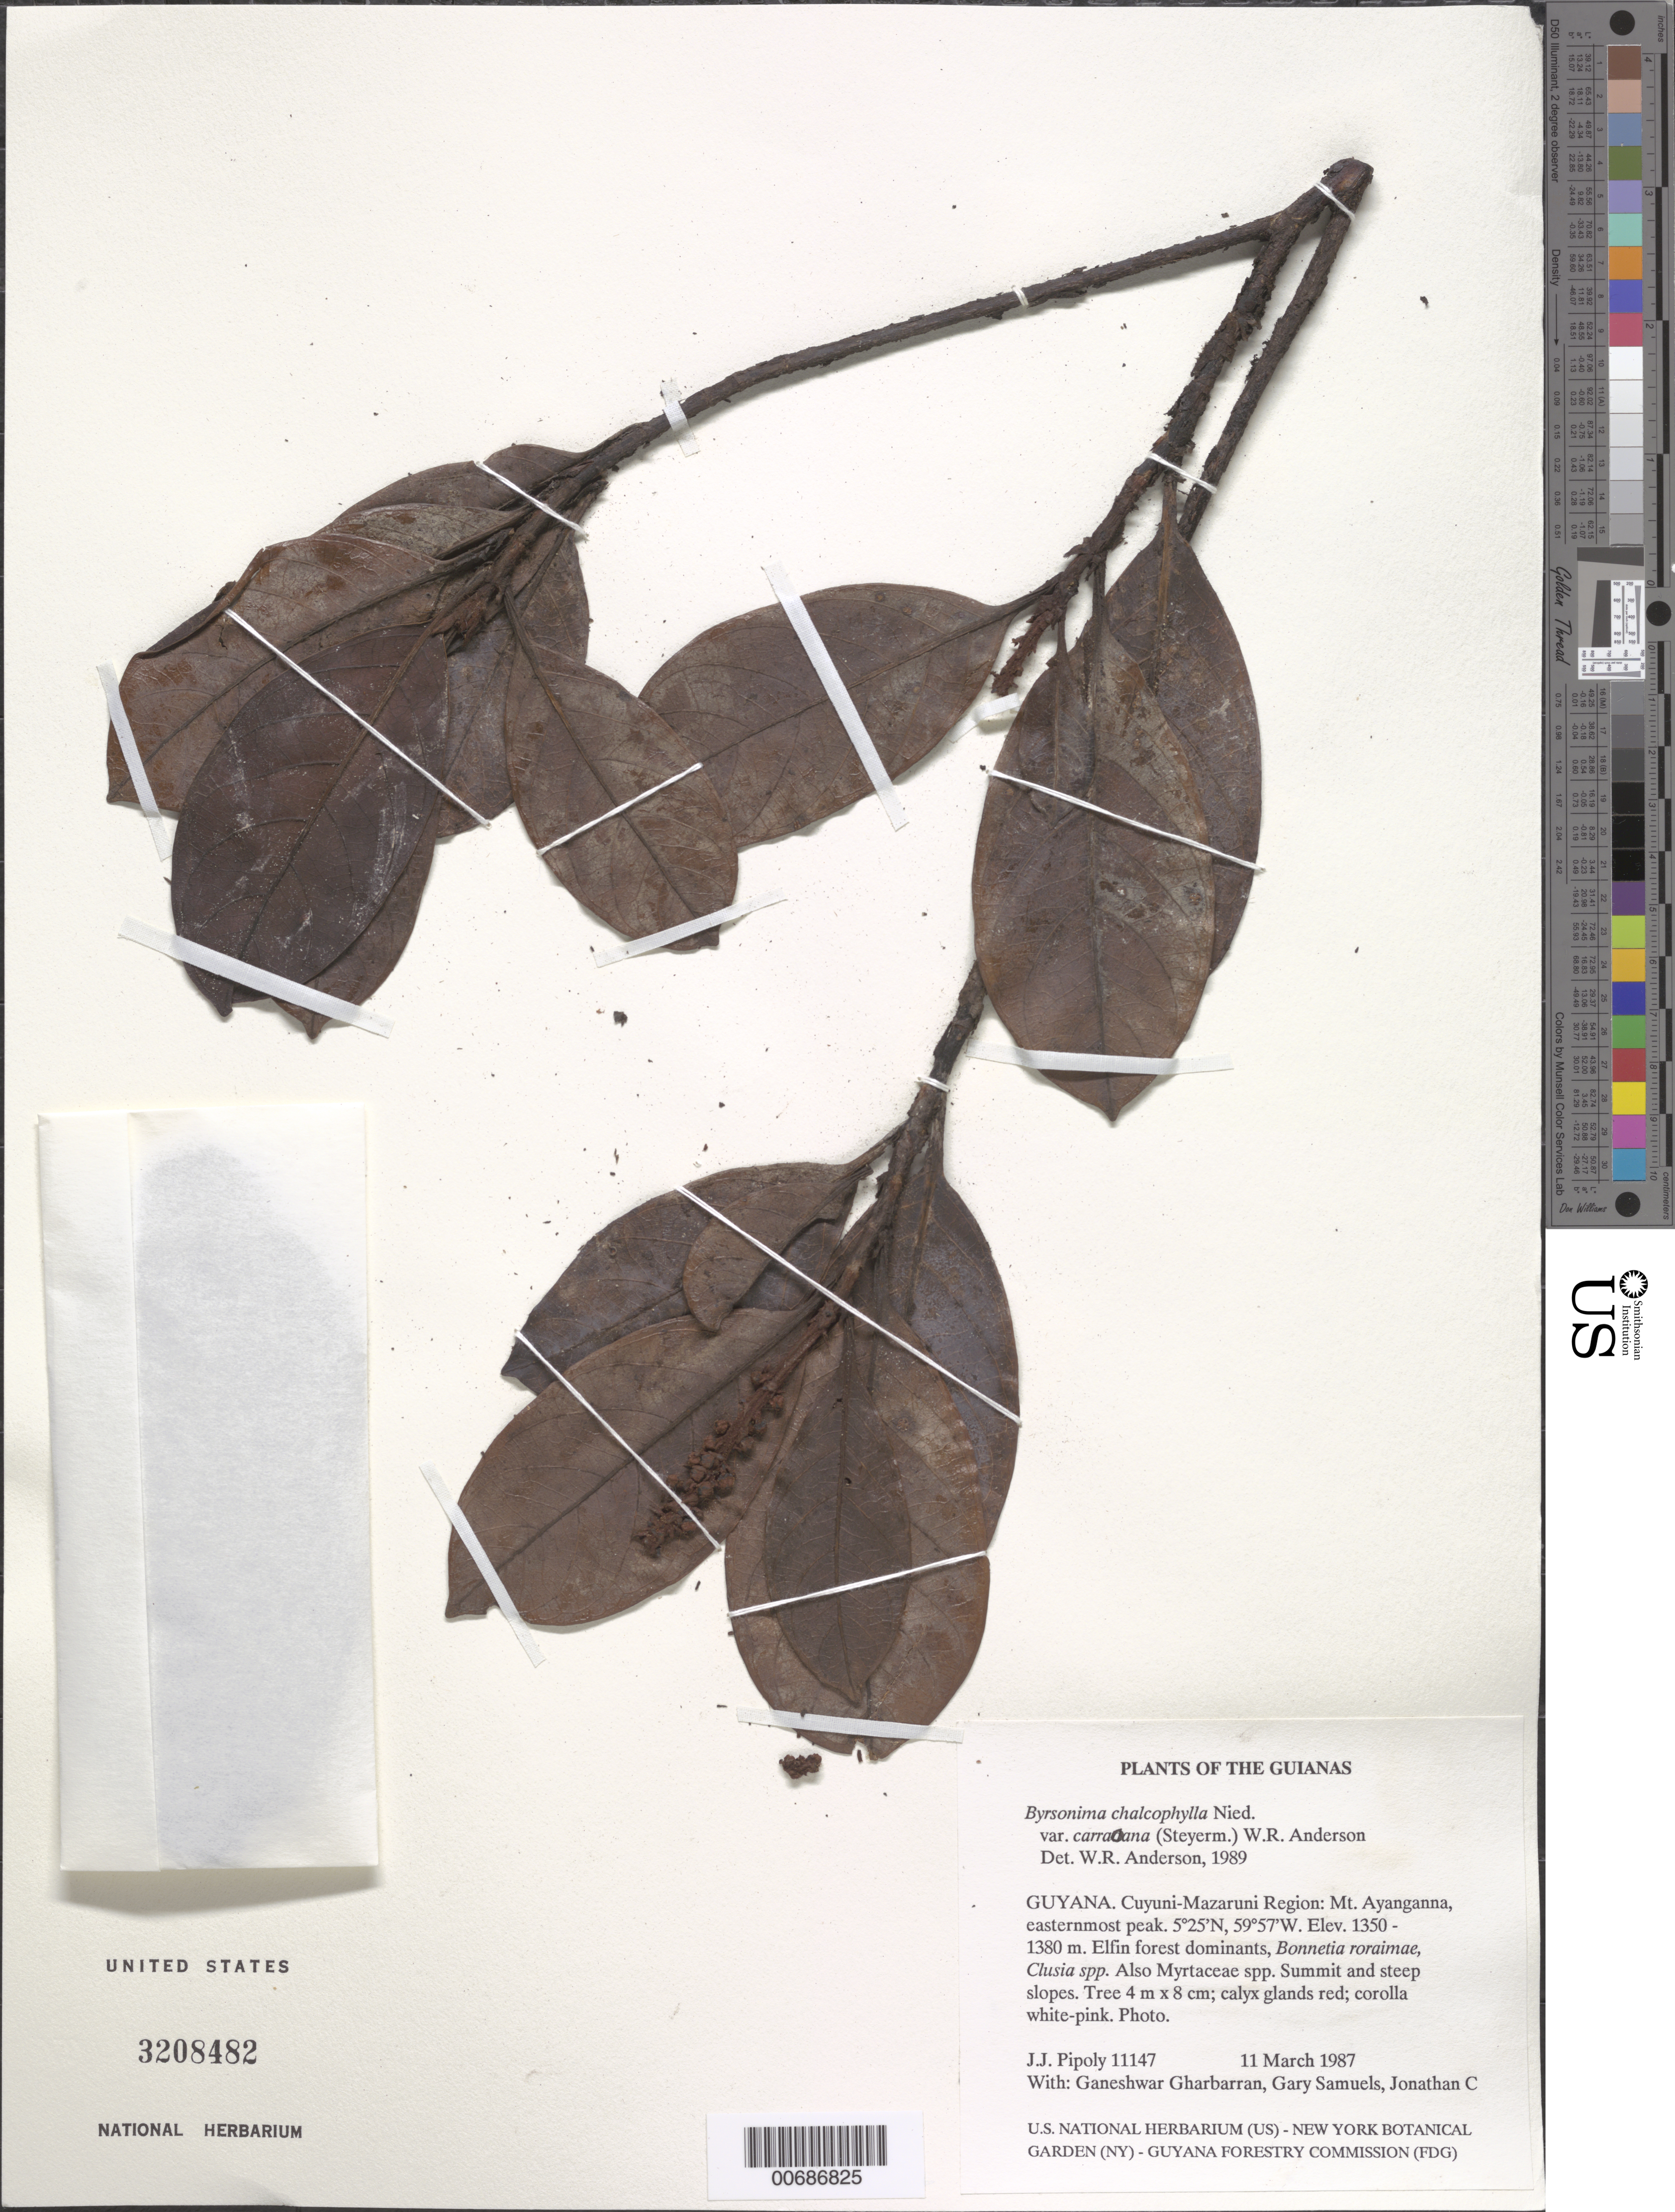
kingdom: Plantae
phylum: Tracheophyta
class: Magnoliopsida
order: Malpighiales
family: Malpighiaceae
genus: Byrsonima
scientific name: Byrsonima chalcophylla var. carraoana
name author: (Steyerm.) W.R. Anderson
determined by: Anderson, W. R., (MICH), University of Michigan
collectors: J. J. Pipoly, G. Gharbarran, G. Samuels & J. Chin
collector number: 11147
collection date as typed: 11 March 1987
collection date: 1987-03-11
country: Guyana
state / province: Cuyuni-Mazaruni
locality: Mt. Ayanganna, easternmost peak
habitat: Summit and steep slopes. Elfin forest dominated by Bonnetia roraimae, Clusia spp., various Myrtaceae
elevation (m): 1350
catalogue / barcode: US 3208482